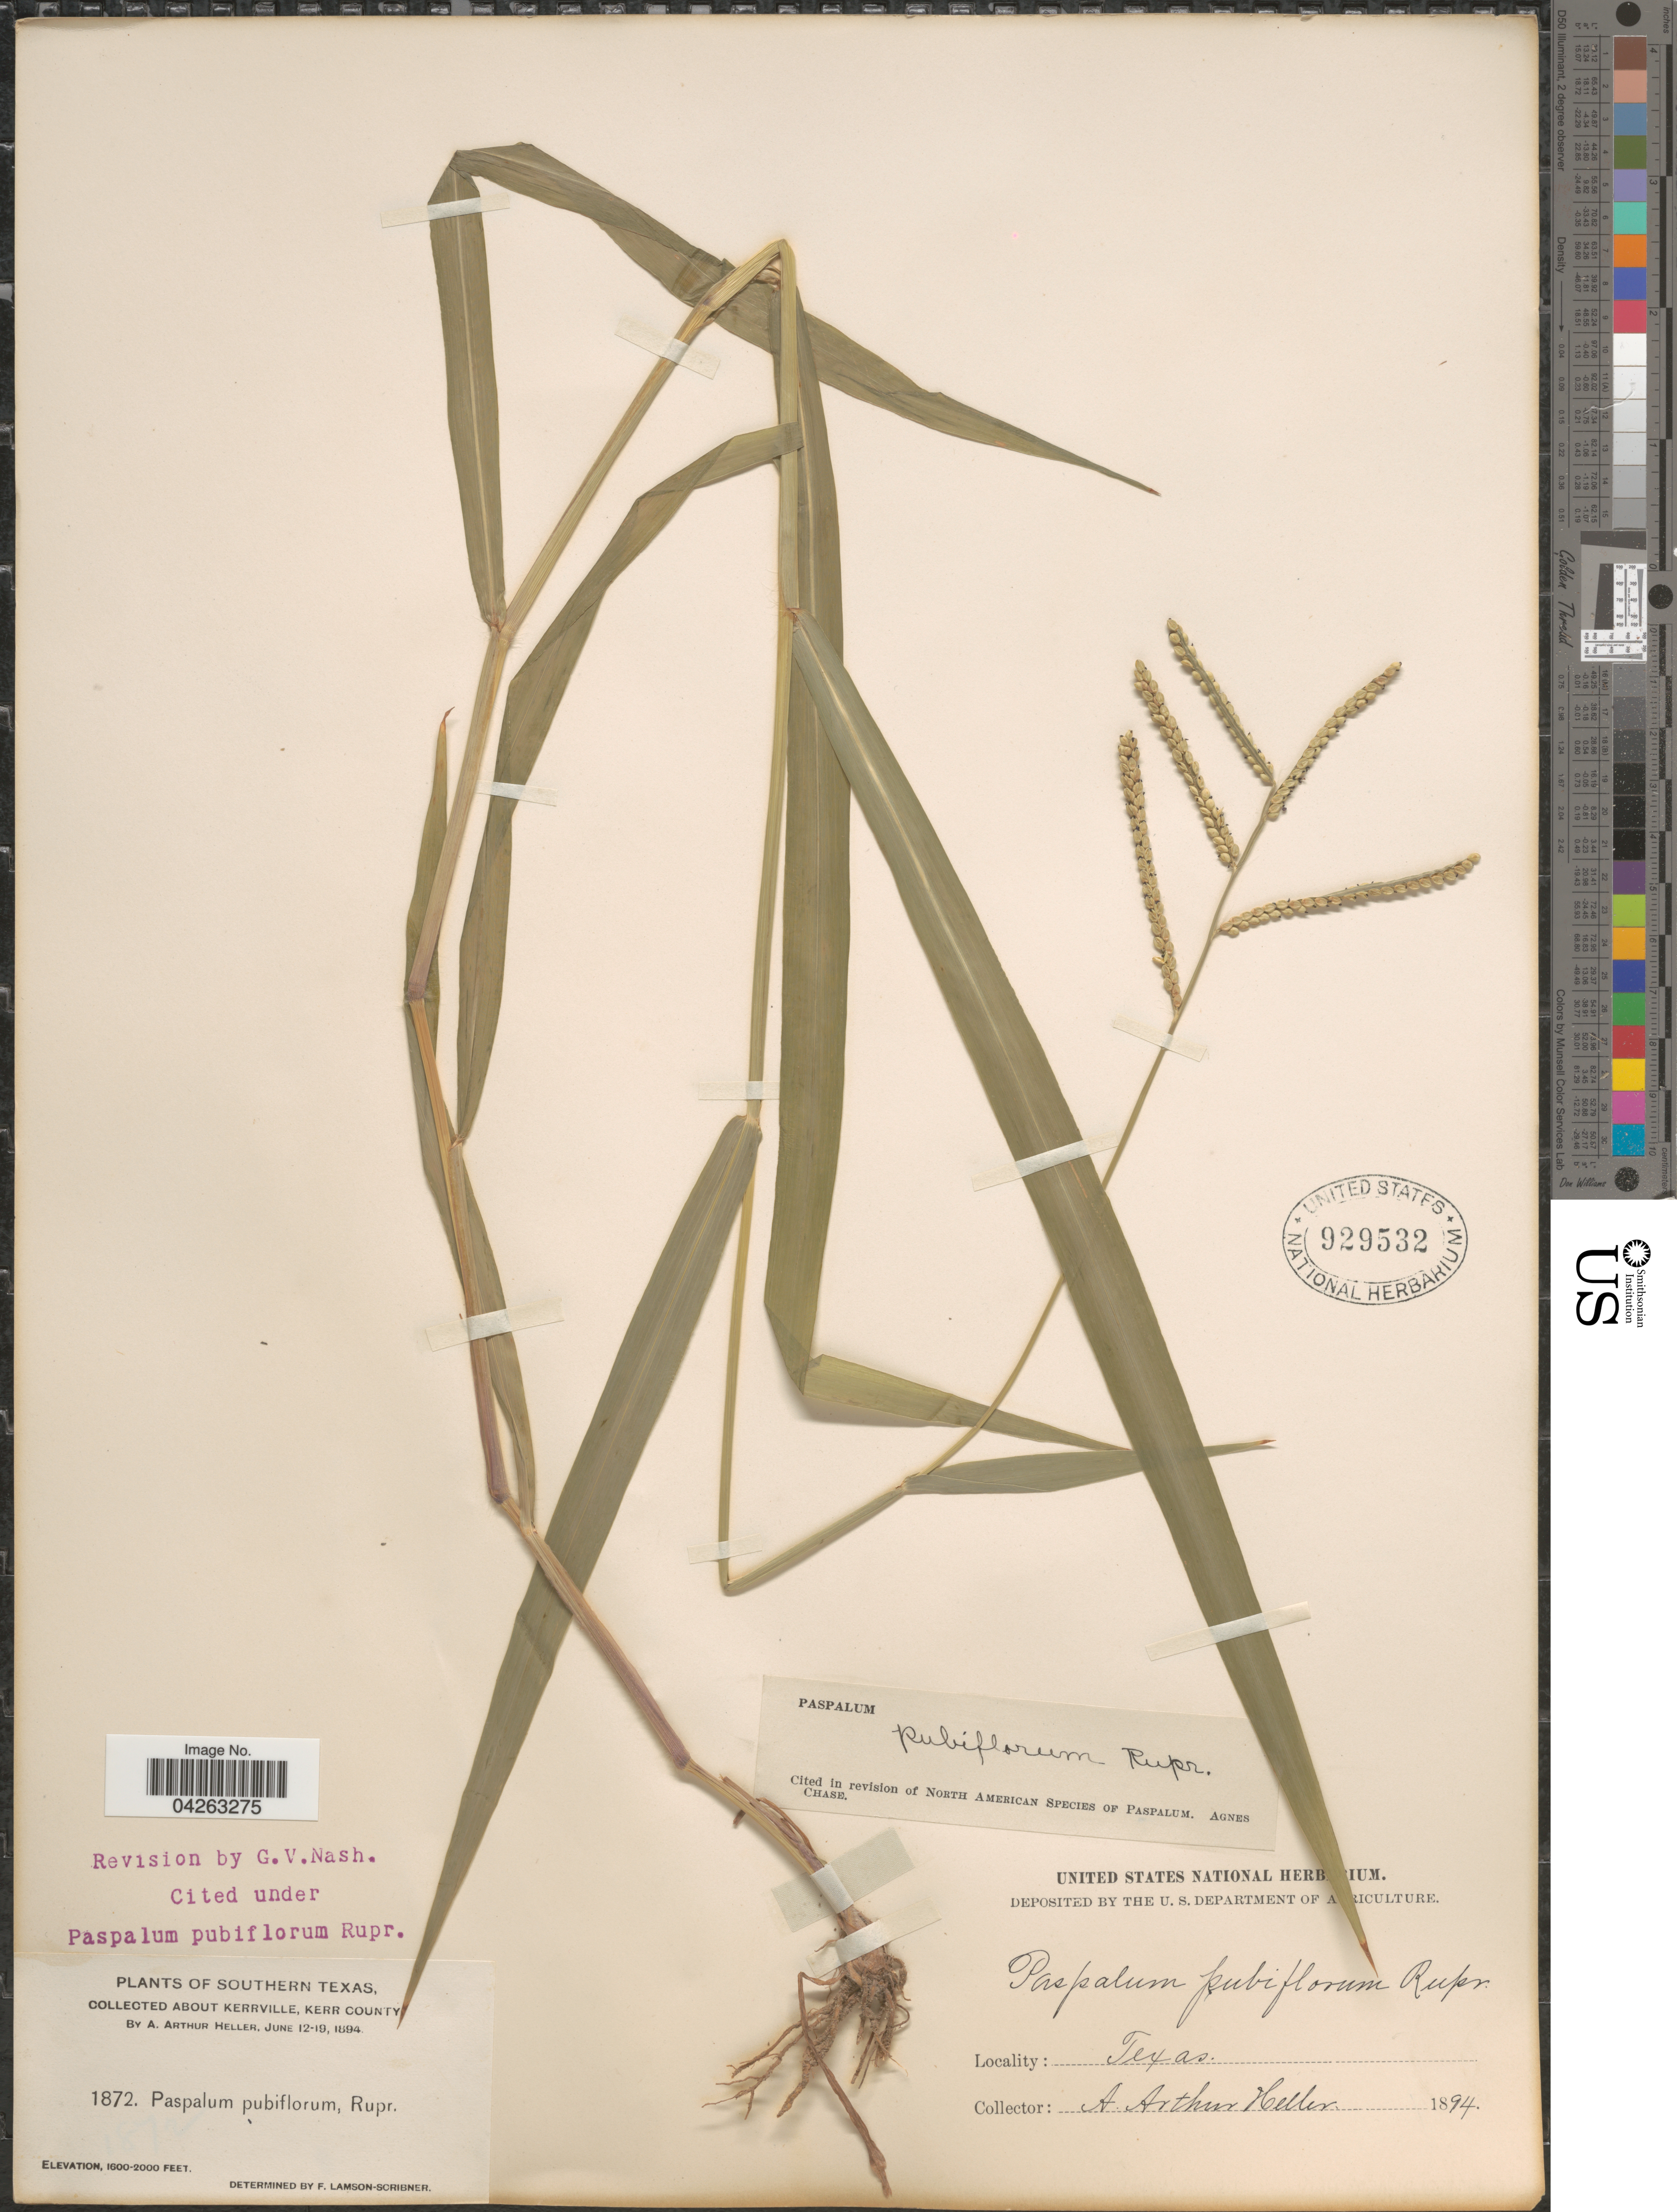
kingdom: Plantae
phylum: Tracheophyta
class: Liliopsida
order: Poales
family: Poaceae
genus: Paspalum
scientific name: Paspalum pubiflorum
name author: Rupr. ex E. Fourn.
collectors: A. A. Heller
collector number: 1872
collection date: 1894-06-12/1894-06-19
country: United States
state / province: Texas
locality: Southern Texas. About Kerville, Kerr County.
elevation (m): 488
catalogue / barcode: US 929532